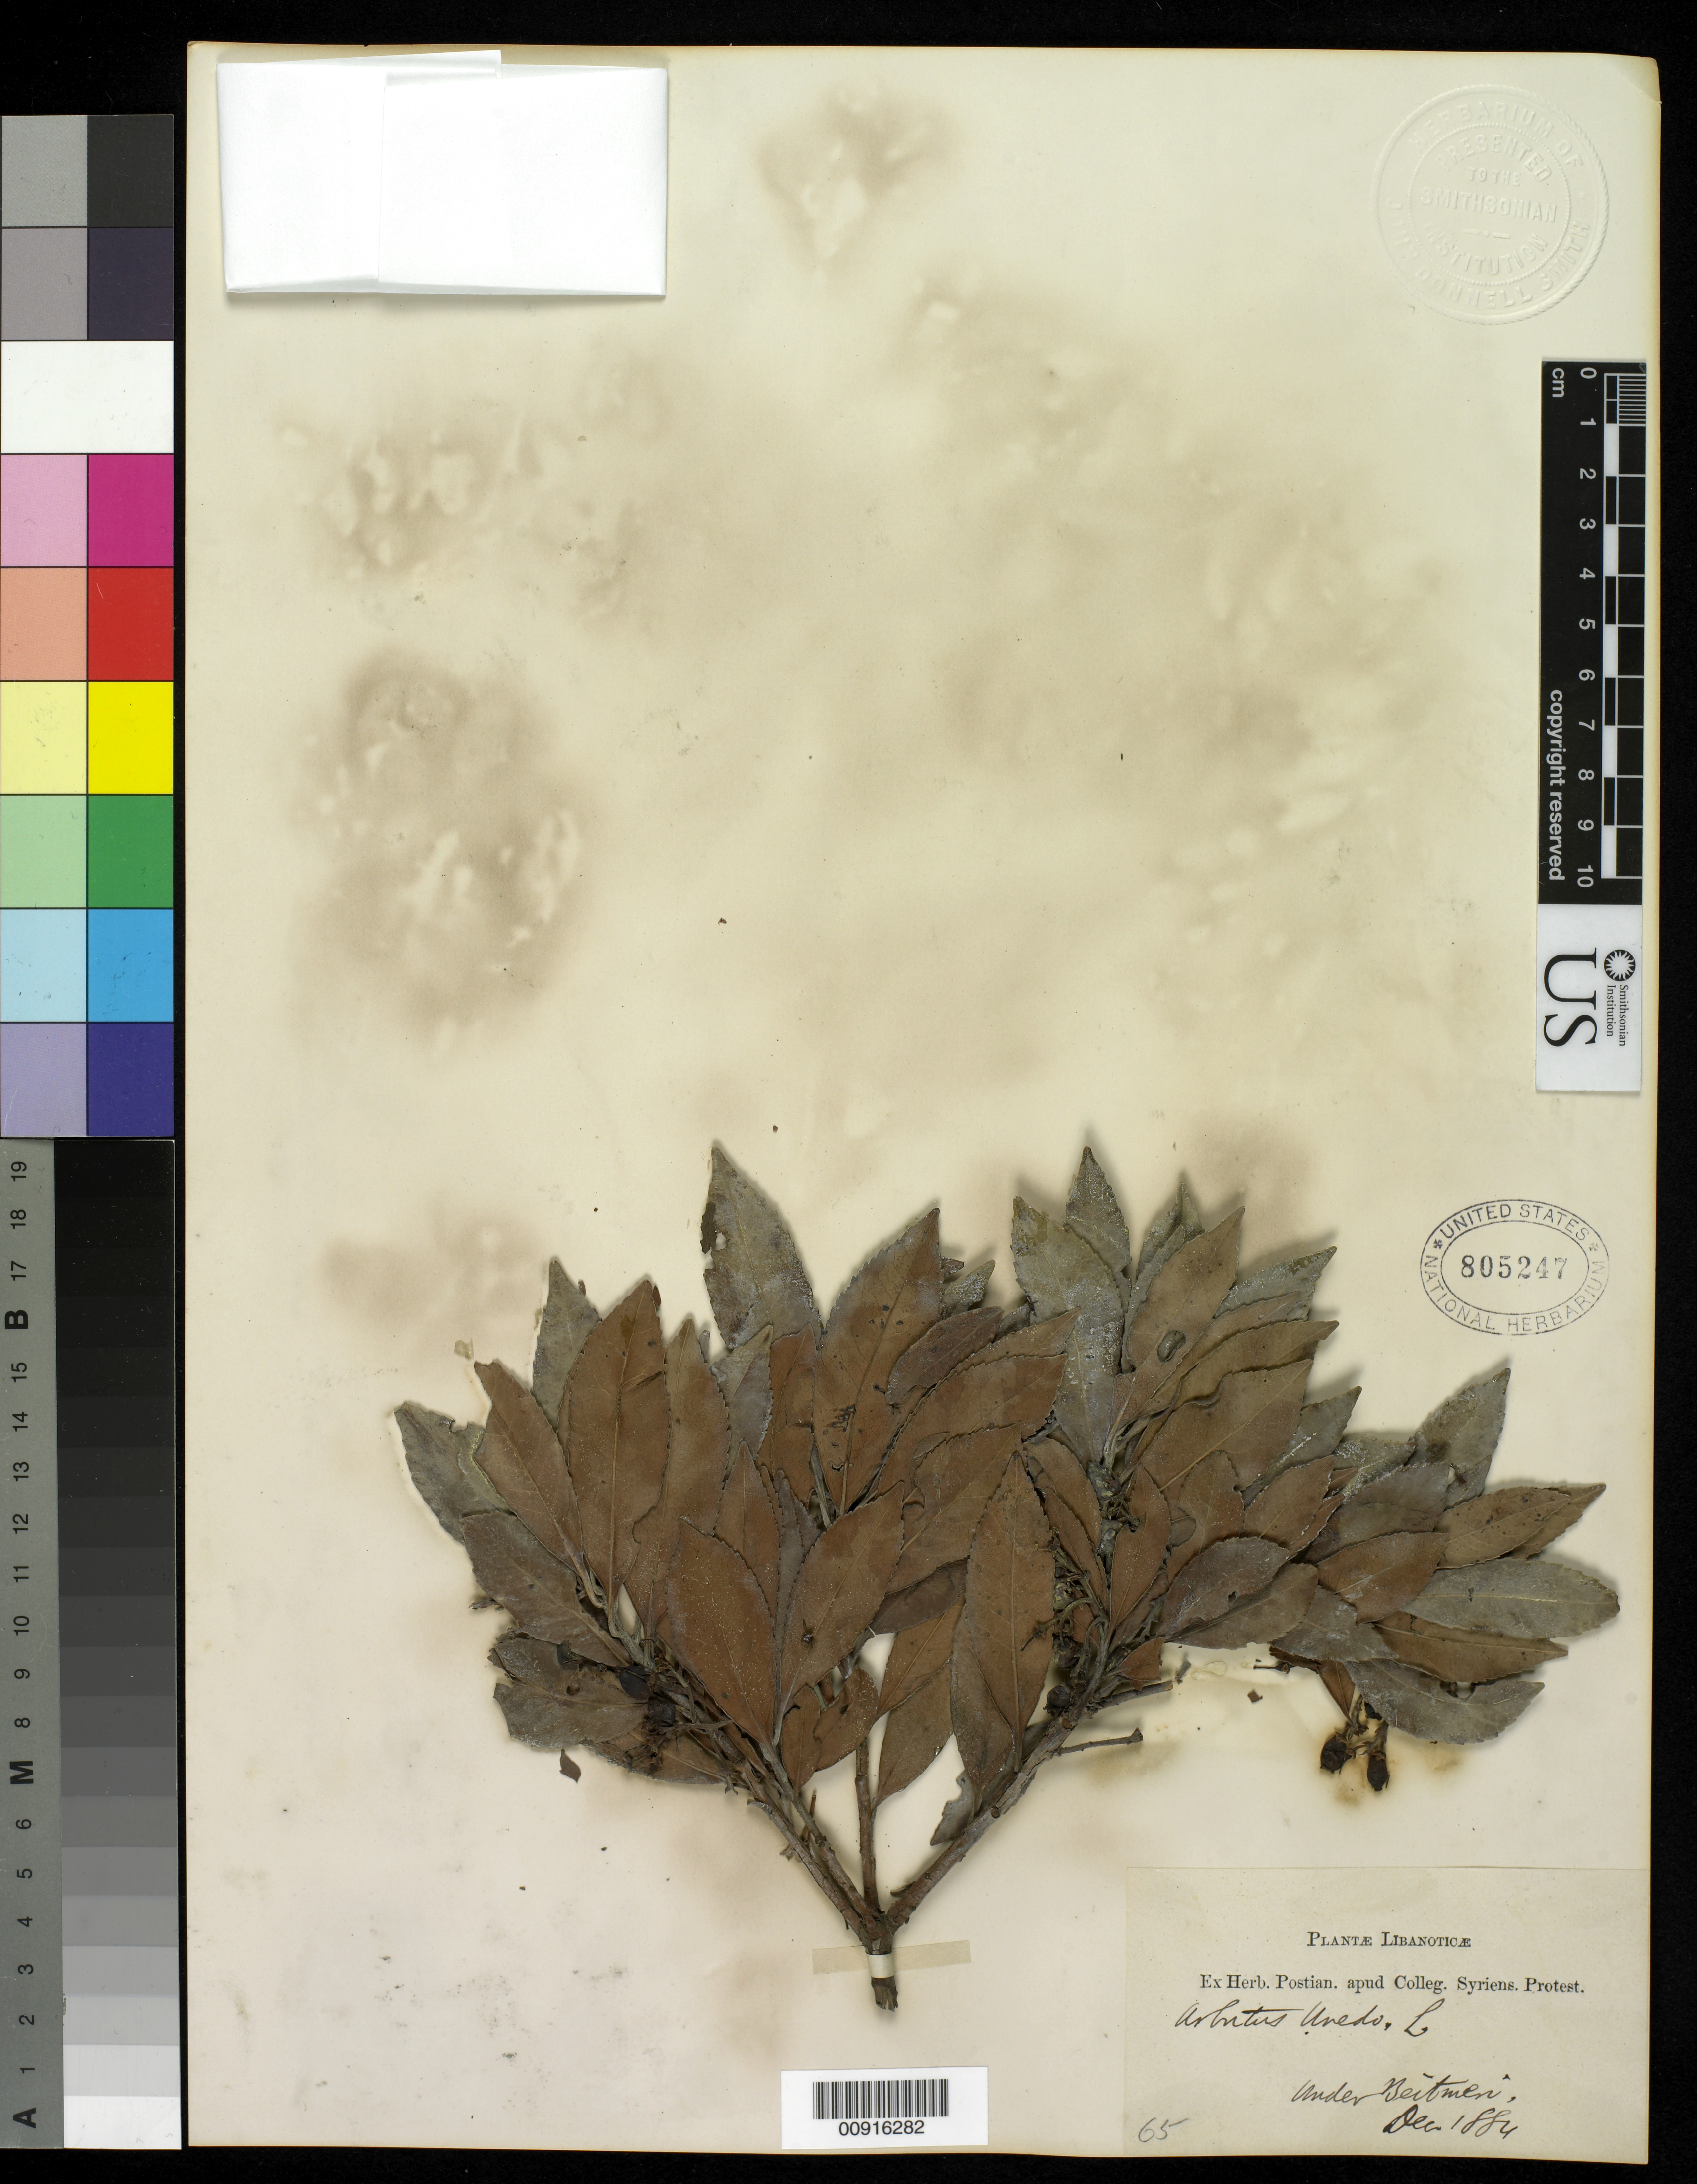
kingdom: Plantae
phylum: Tracheophyta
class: Magnoliopsida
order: Ericales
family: Ericaceae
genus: Arbutus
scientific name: Arbutus unedo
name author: L.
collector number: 65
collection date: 1884-12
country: Lebanon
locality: under Beitmen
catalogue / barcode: US 805247